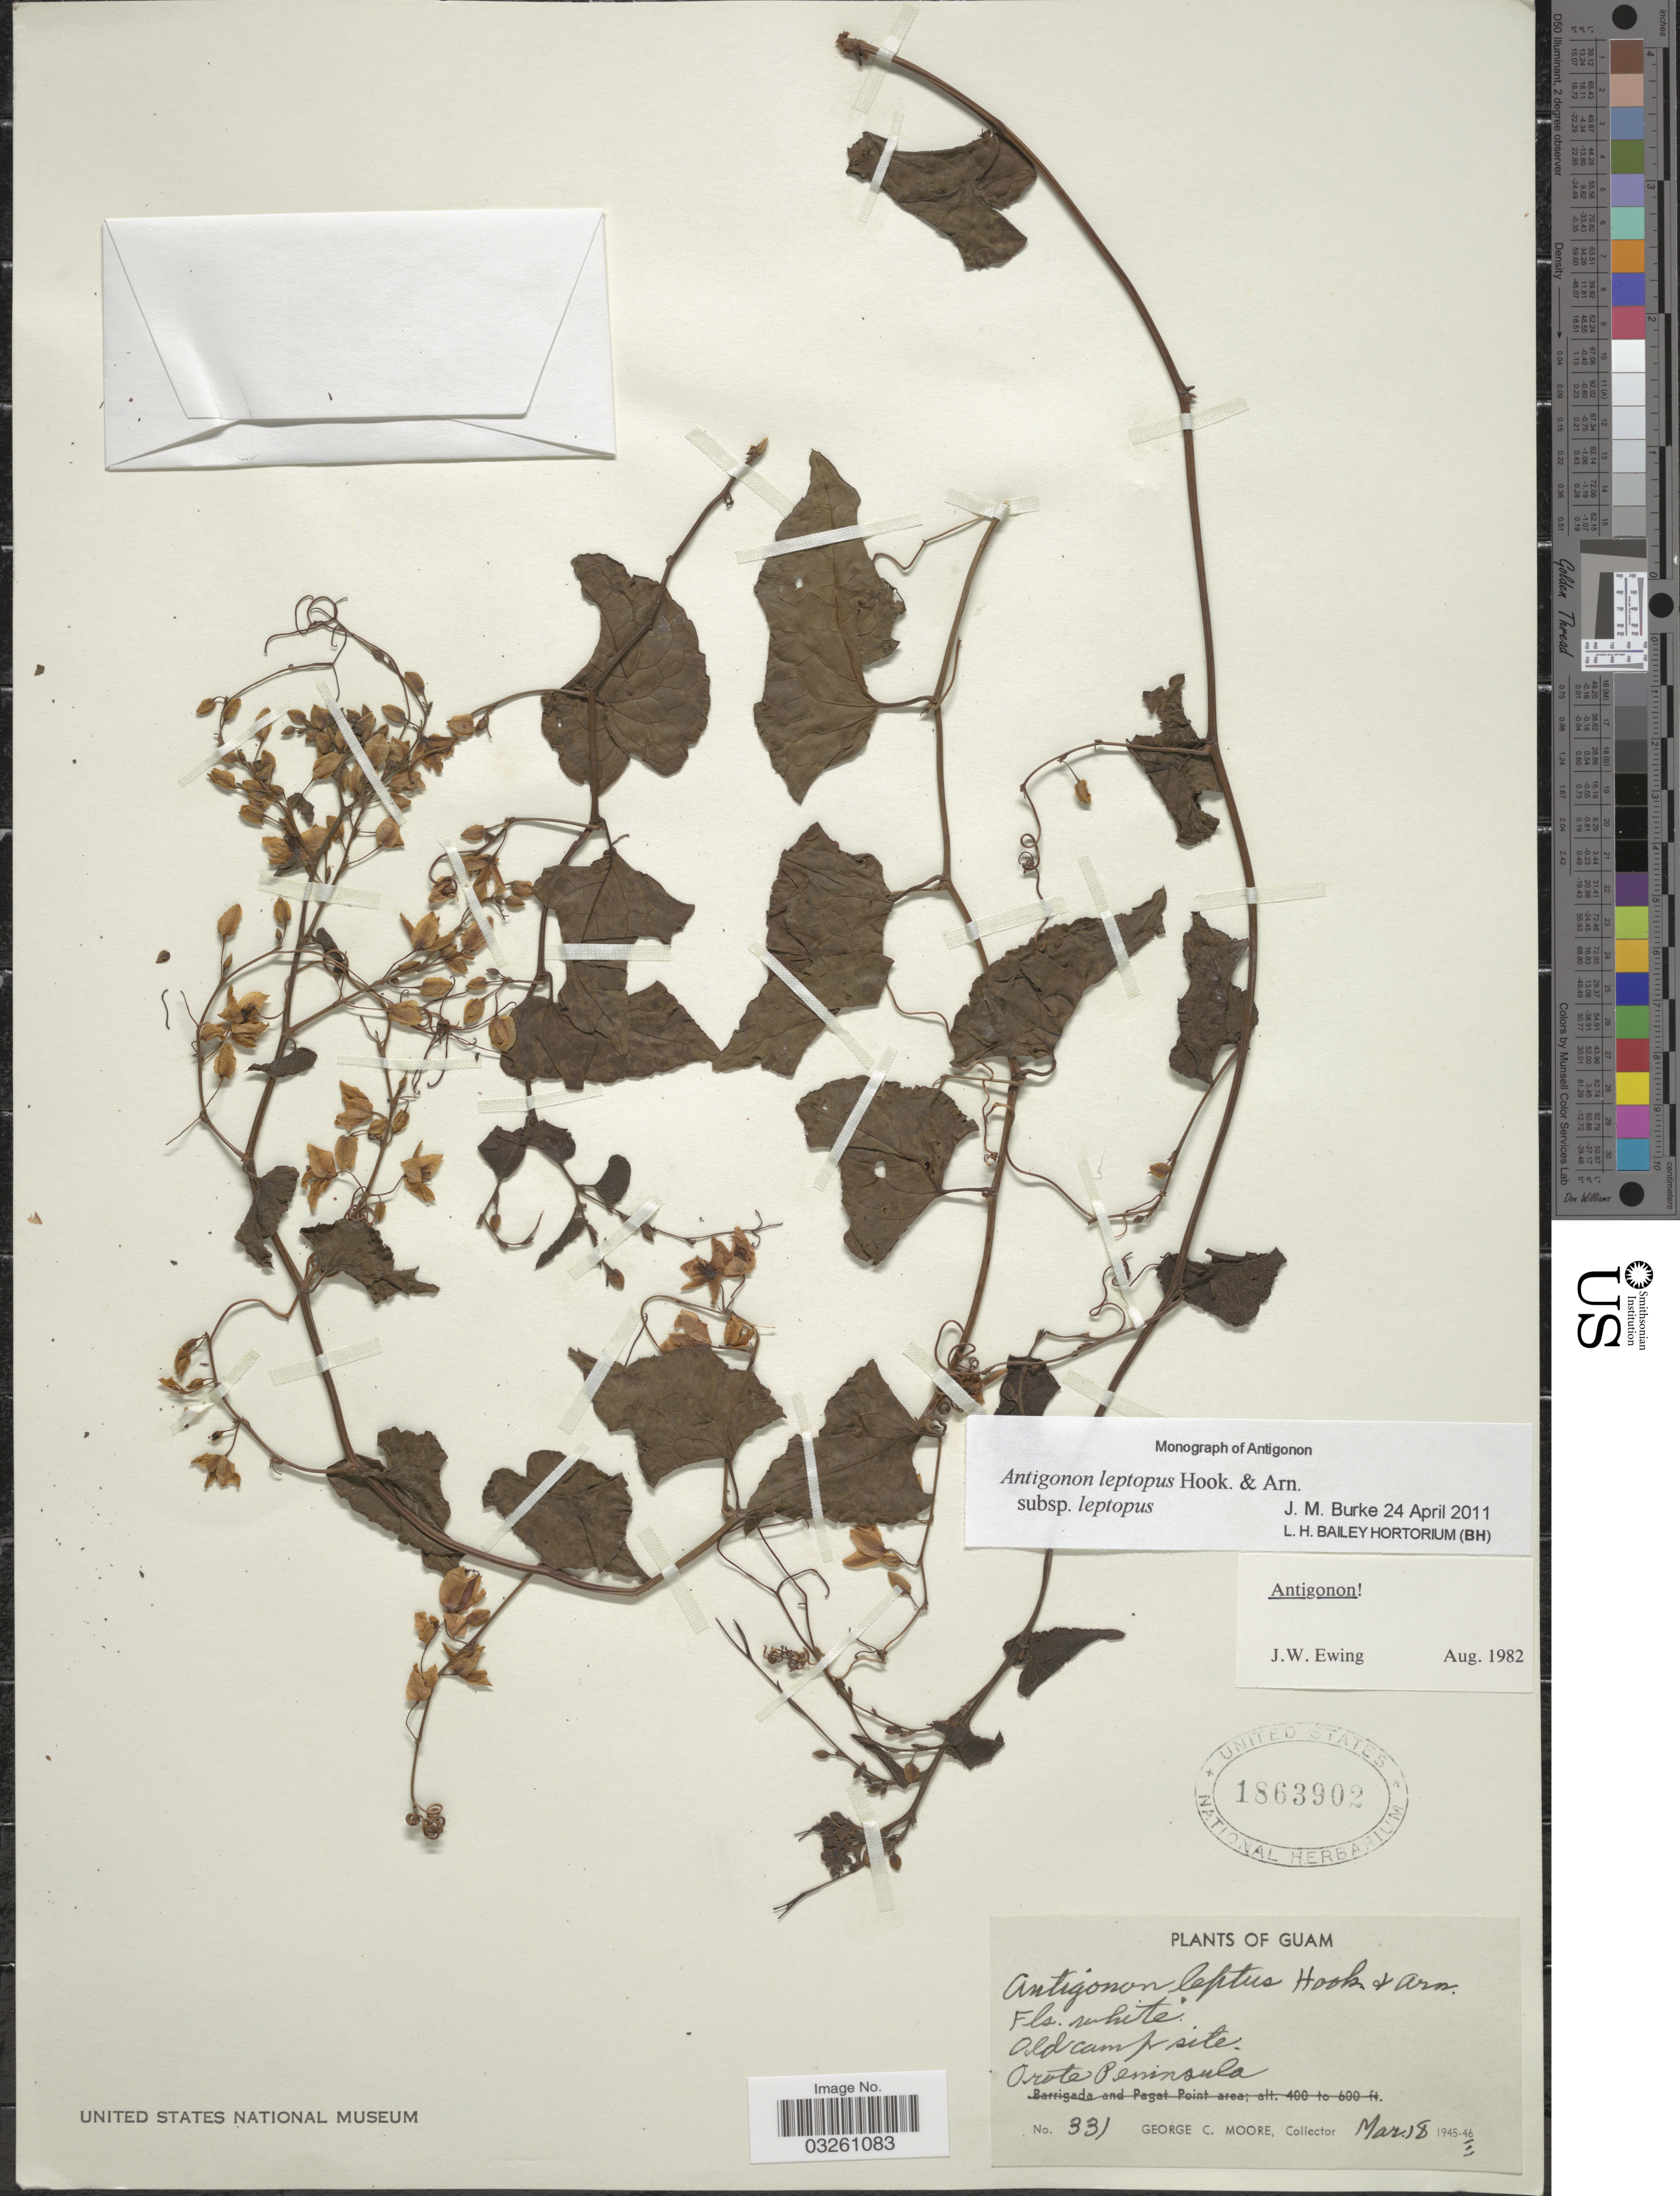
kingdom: Plantae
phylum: Tracheophyta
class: Magnoliopsida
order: Caryophyllales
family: Polygonaceae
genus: Antigonon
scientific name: Antigonon leptopus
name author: Hook. & Arn.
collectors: G. C. Moore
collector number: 331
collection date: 1946-03-18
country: Guam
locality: Old campsite. Orote Peninsula.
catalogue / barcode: US 1863902